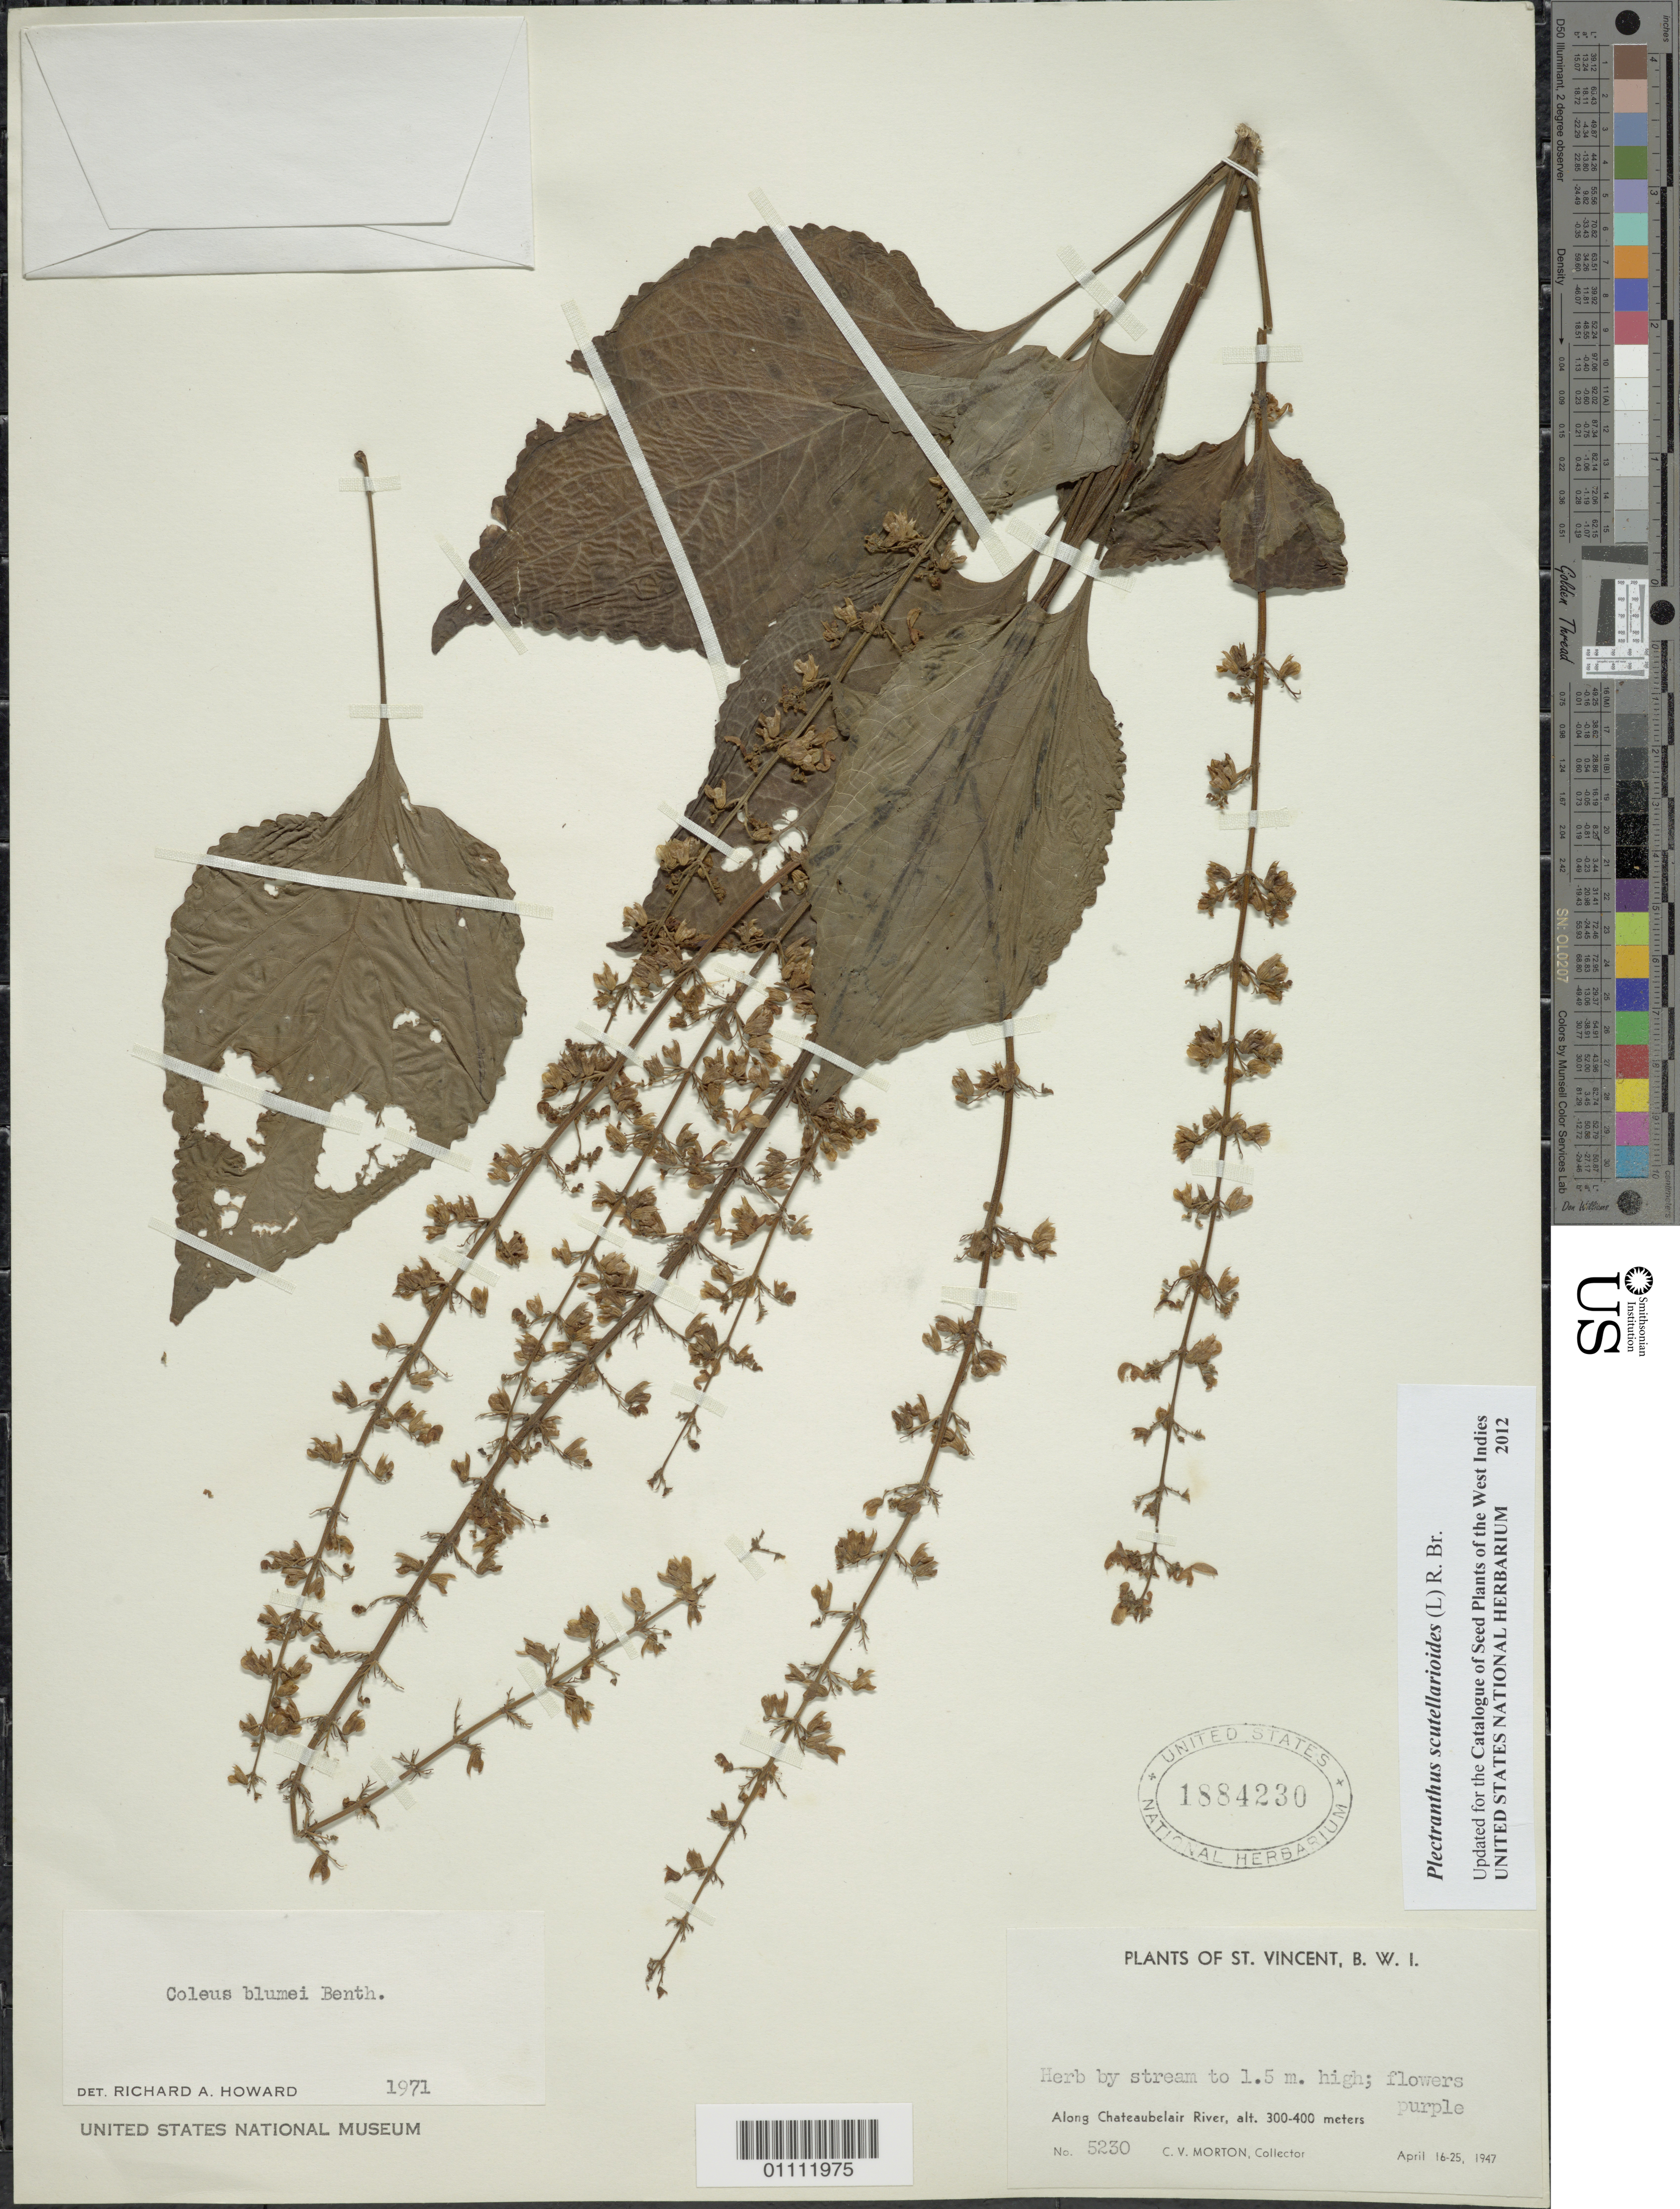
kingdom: Plantae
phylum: Tracheophyta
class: Magnoliopsida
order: Lamiales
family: Lamiaceae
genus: Plectranthus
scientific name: Plectranthus scutellarioides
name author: (L.) R. Br.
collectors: C. V. Morton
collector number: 5230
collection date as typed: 16 Apr 1947 to 25 Apr 1947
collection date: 1947-04-16/1947-04-25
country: St. Vincent - Grenadines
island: St. Vincent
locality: Chateaubelair river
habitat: Along stream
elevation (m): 300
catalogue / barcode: US 1884230